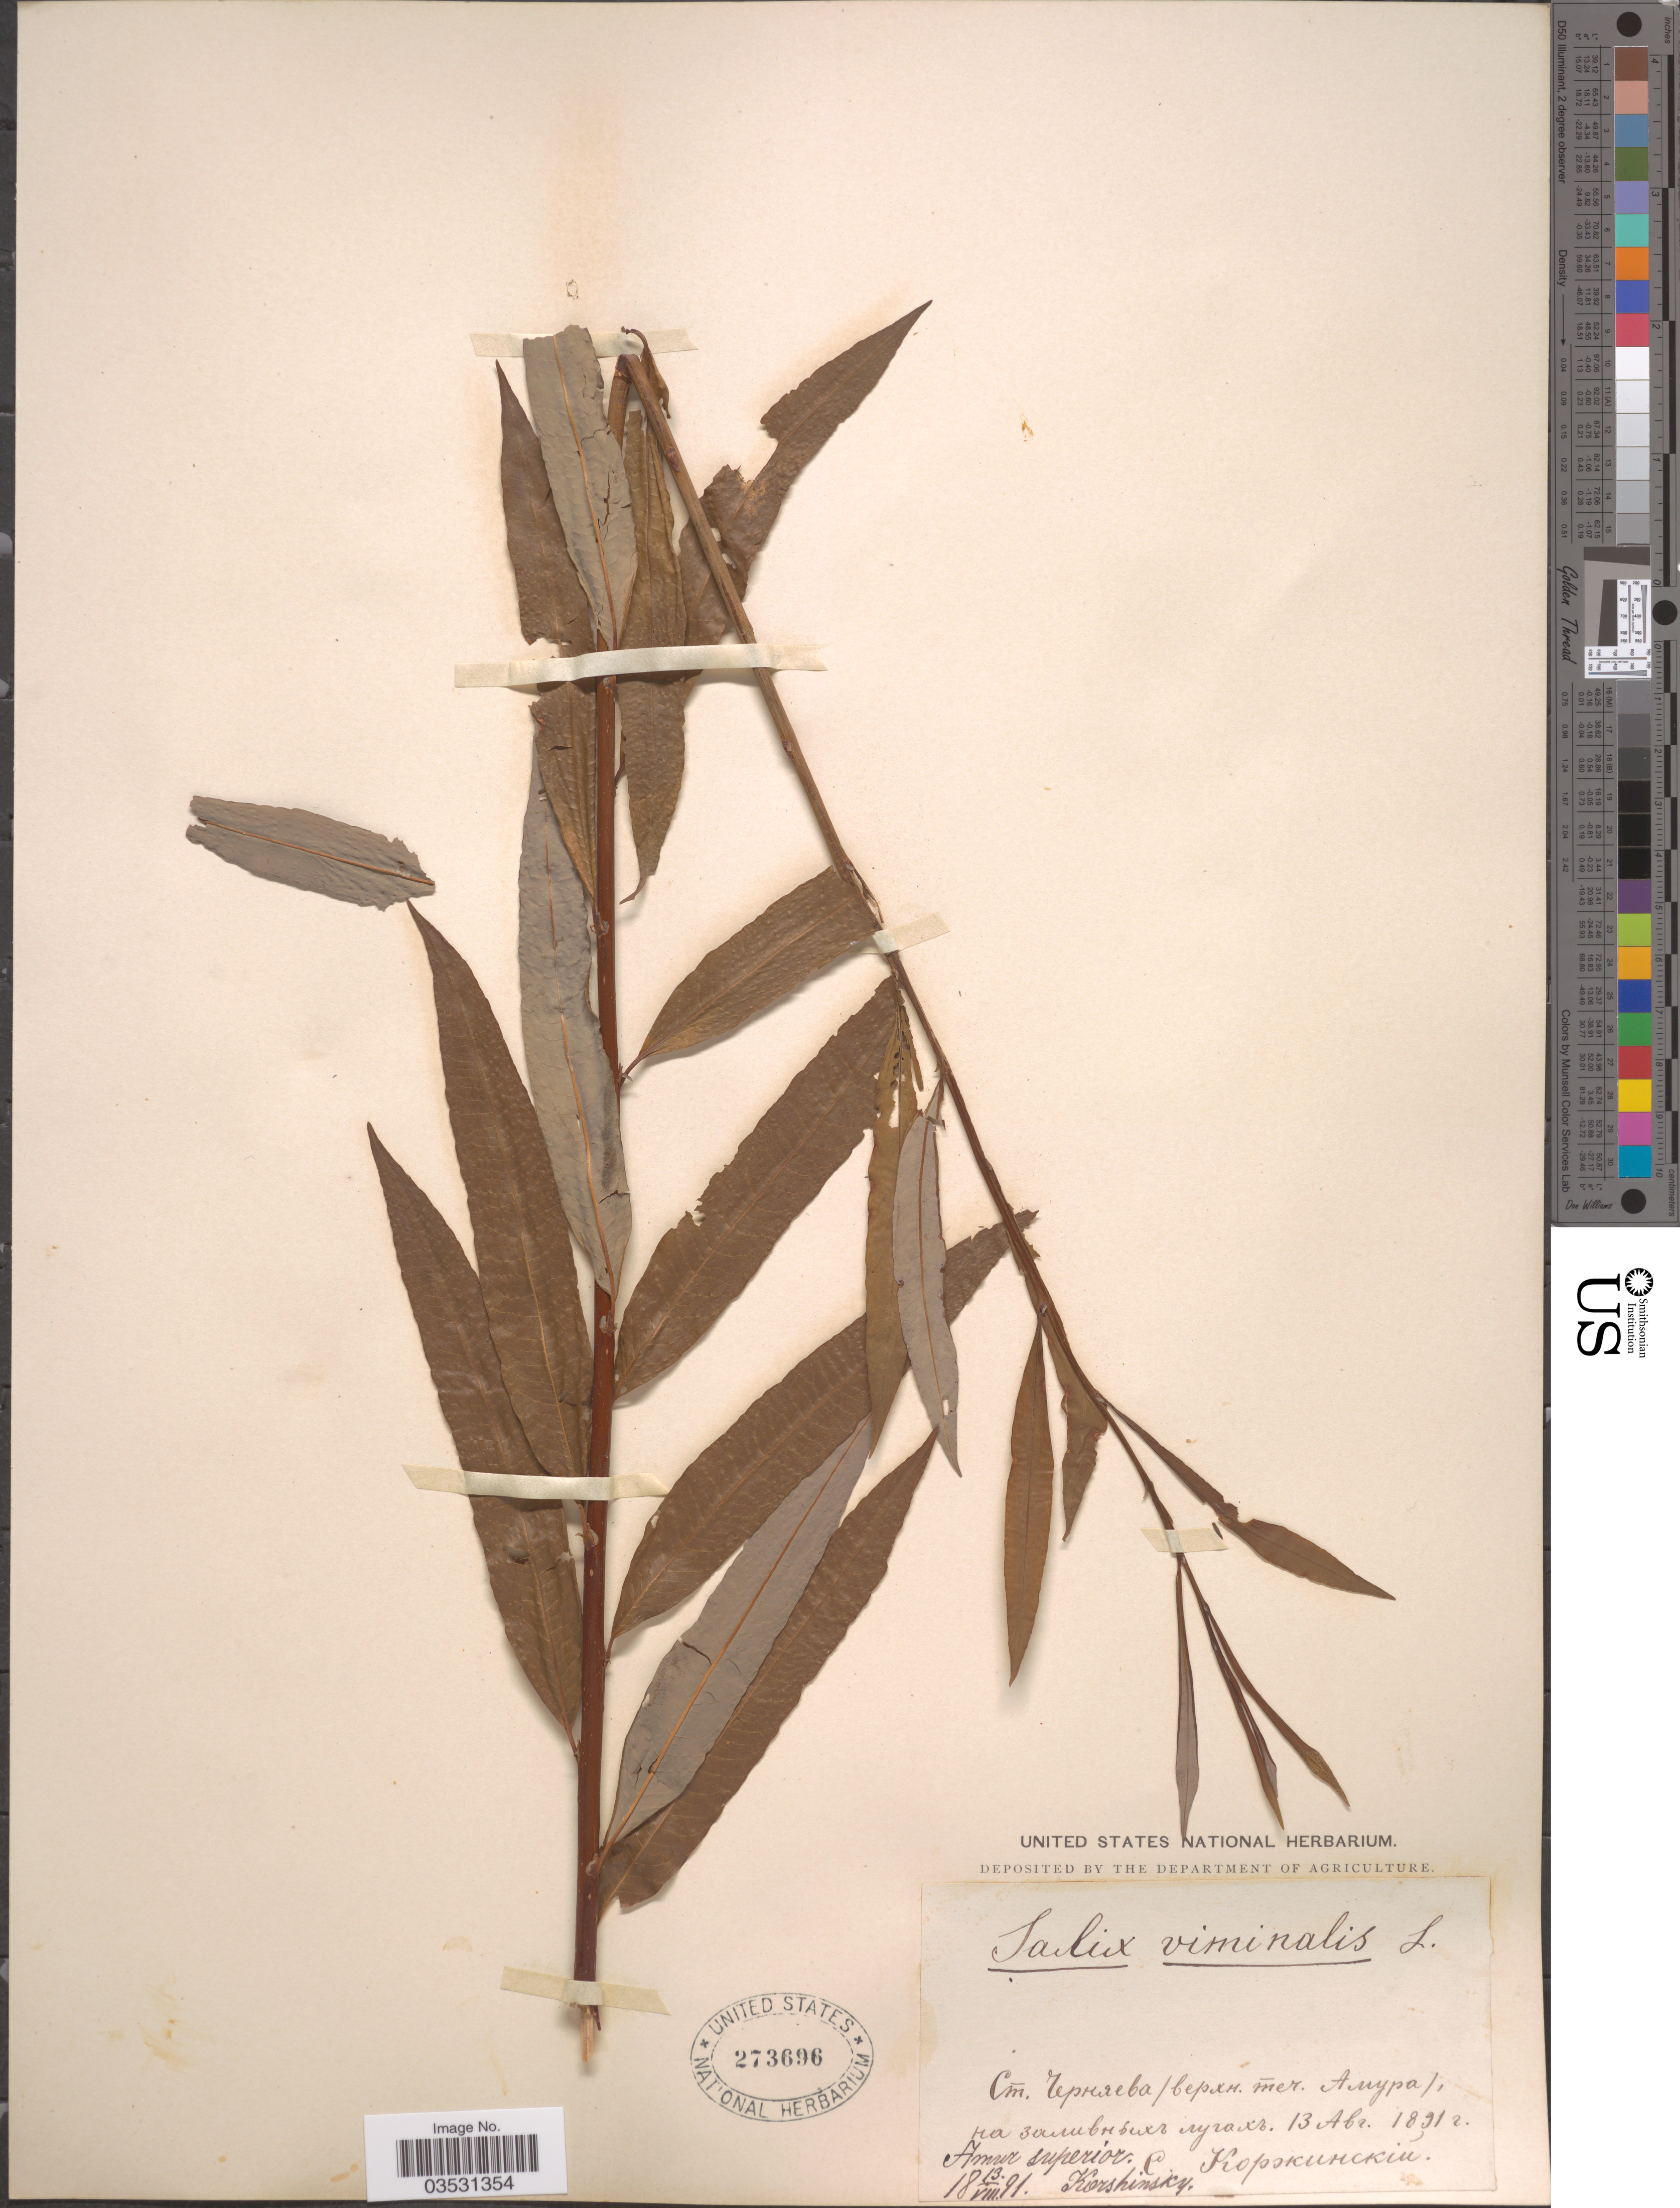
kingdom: Plantae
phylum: Tracheophyta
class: Magnoliopsida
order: Malpighiales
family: Salicaceae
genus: Salix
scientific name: Salix viminalis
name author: L.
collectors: S. Korzhinskiy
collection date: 1891-08-13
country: Russian Federation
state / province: Amur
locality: St. ? Chernyayeva (upper stream of the Amur) on flood meadows. Amur superior.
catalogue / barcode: US 273696